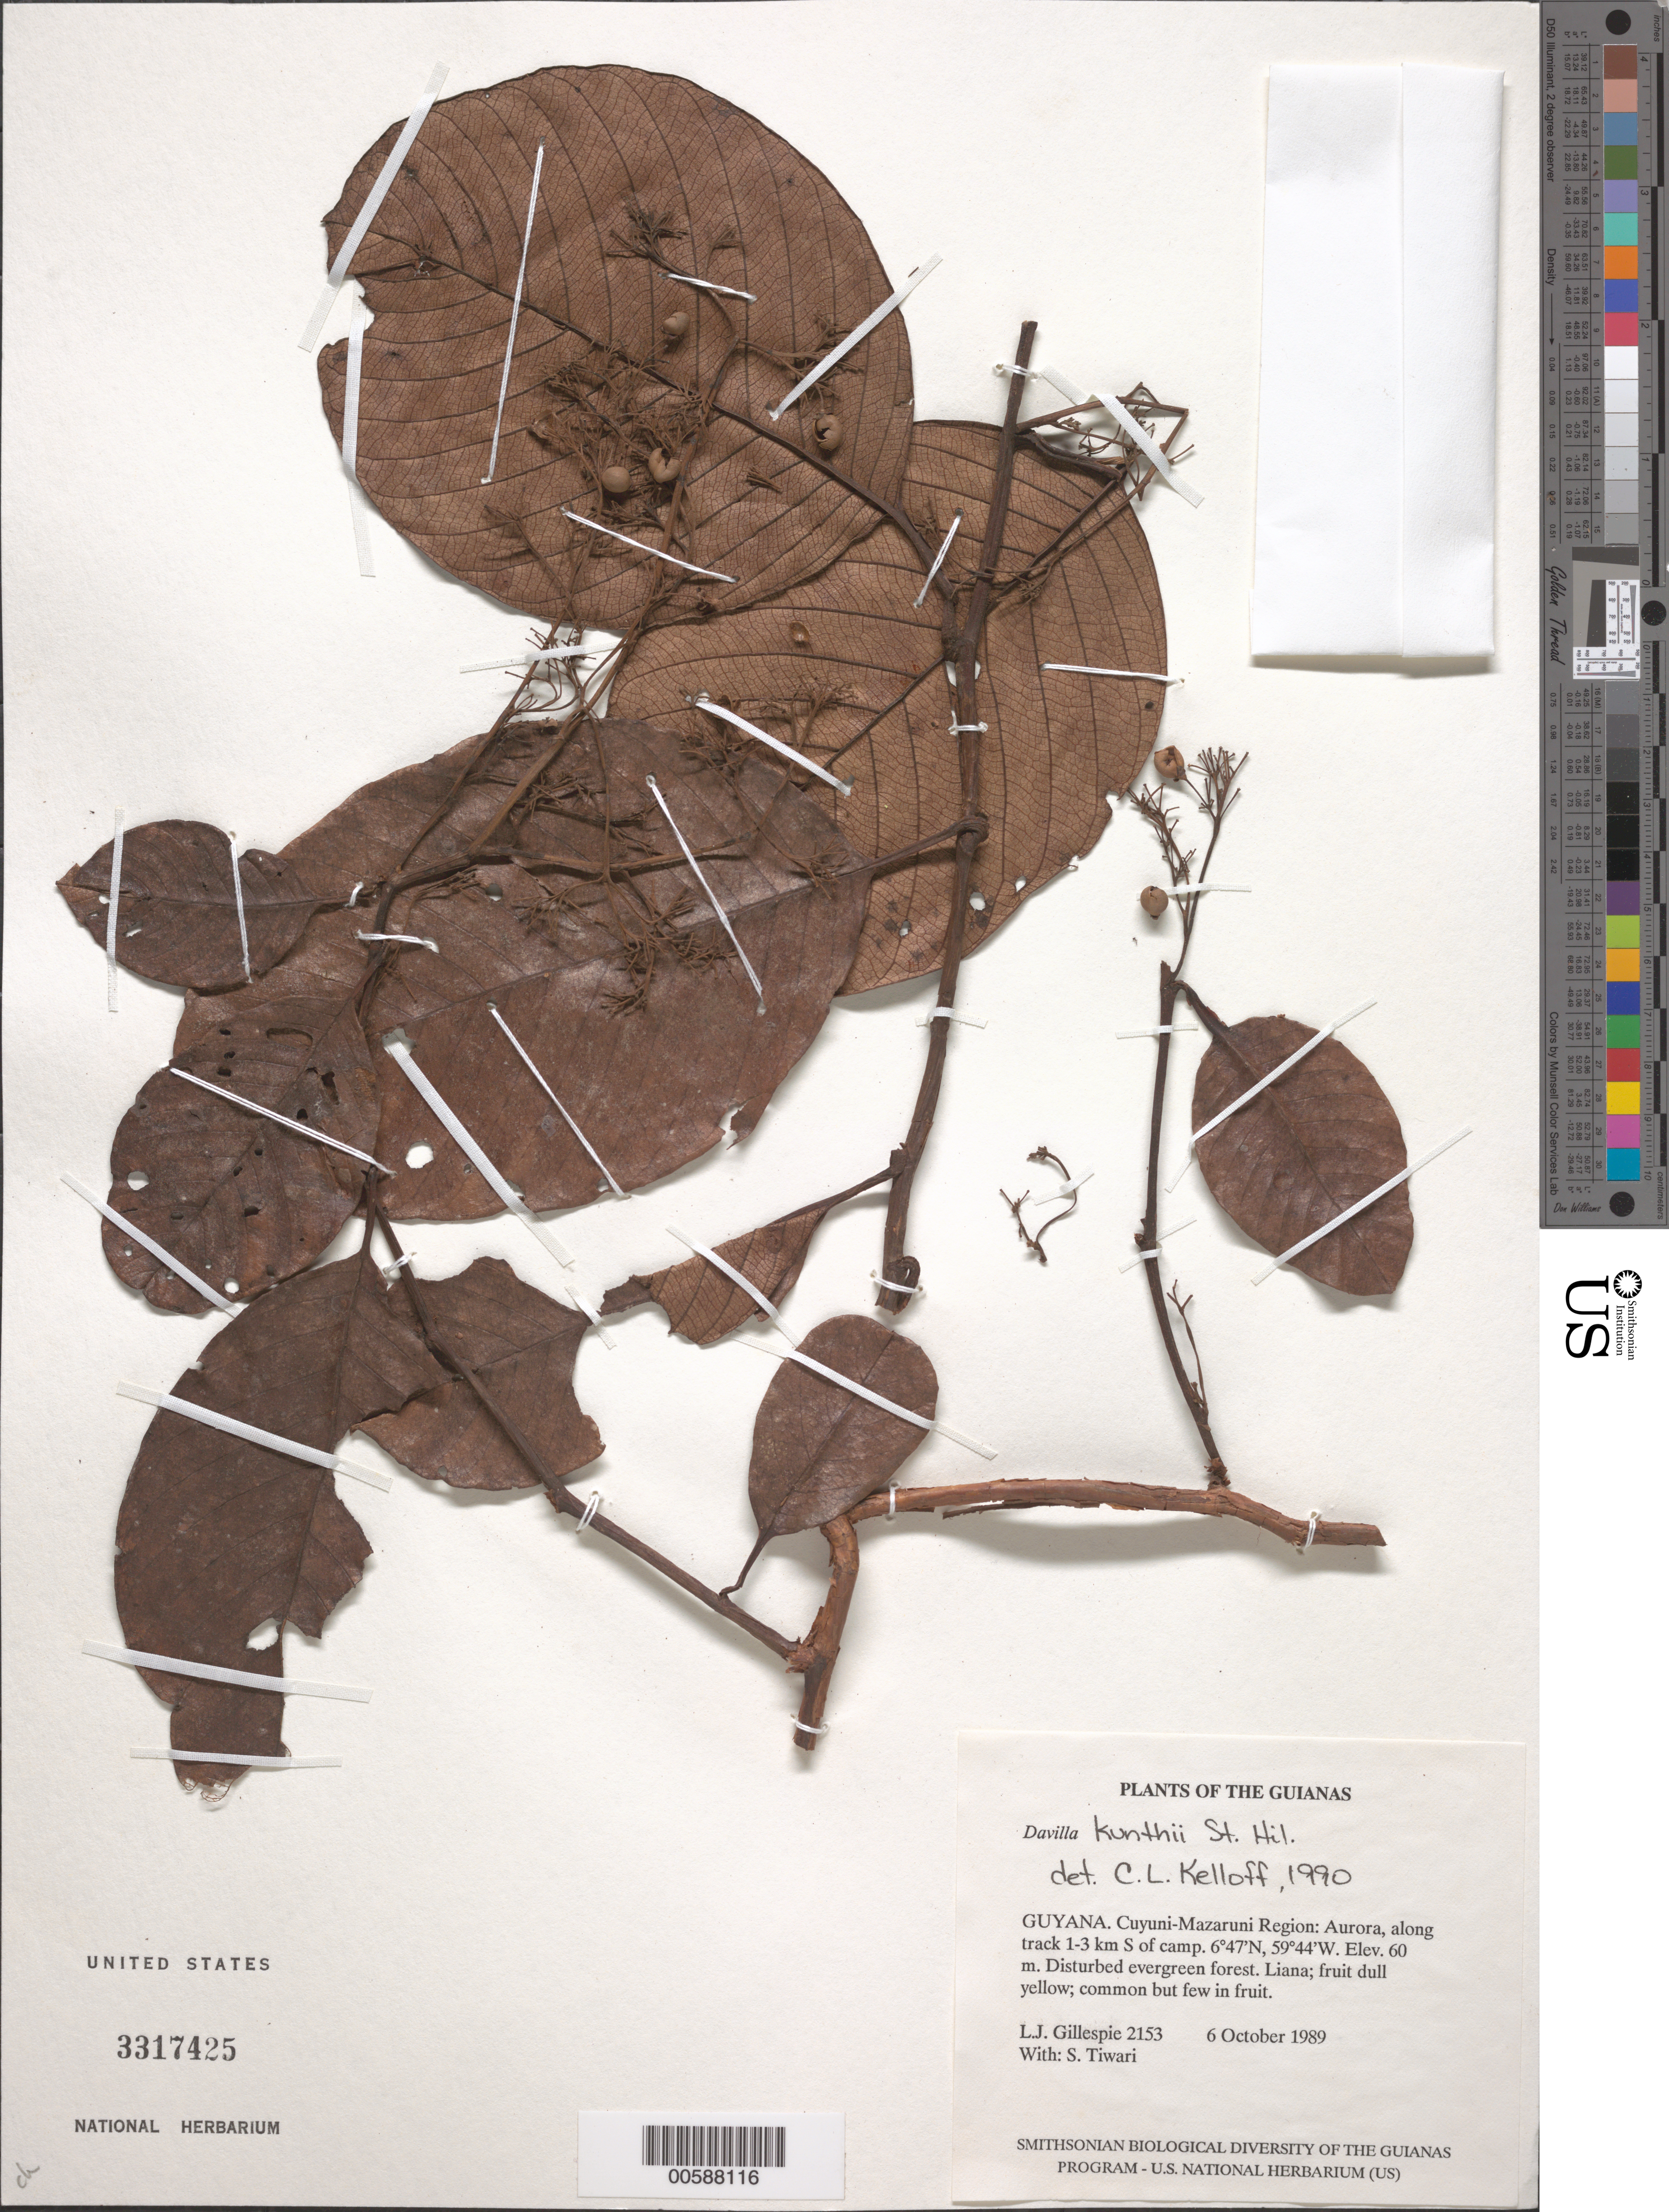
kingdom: Plantae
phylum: Tracheophyta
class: Magnoliopsida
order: Dilleniales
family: Dilleniaceae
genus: Davilla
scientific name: Davilla kunthii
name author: A. St.-Hil.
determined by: Kelloff, Carol L., (US), Smithsonian Institution - National Museum of Natural History (UNITED STATES)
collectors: L. J. Gillespie & S. Tiwari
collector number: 2153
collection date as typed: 6 October 1989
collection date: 1989-10-06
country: Guyana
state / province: Cuyuni-Mazaruni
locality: Aurora, along track 1-3 km S of camp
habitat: Disturbed evergreen forest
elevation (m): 60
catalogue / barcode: US 3317425